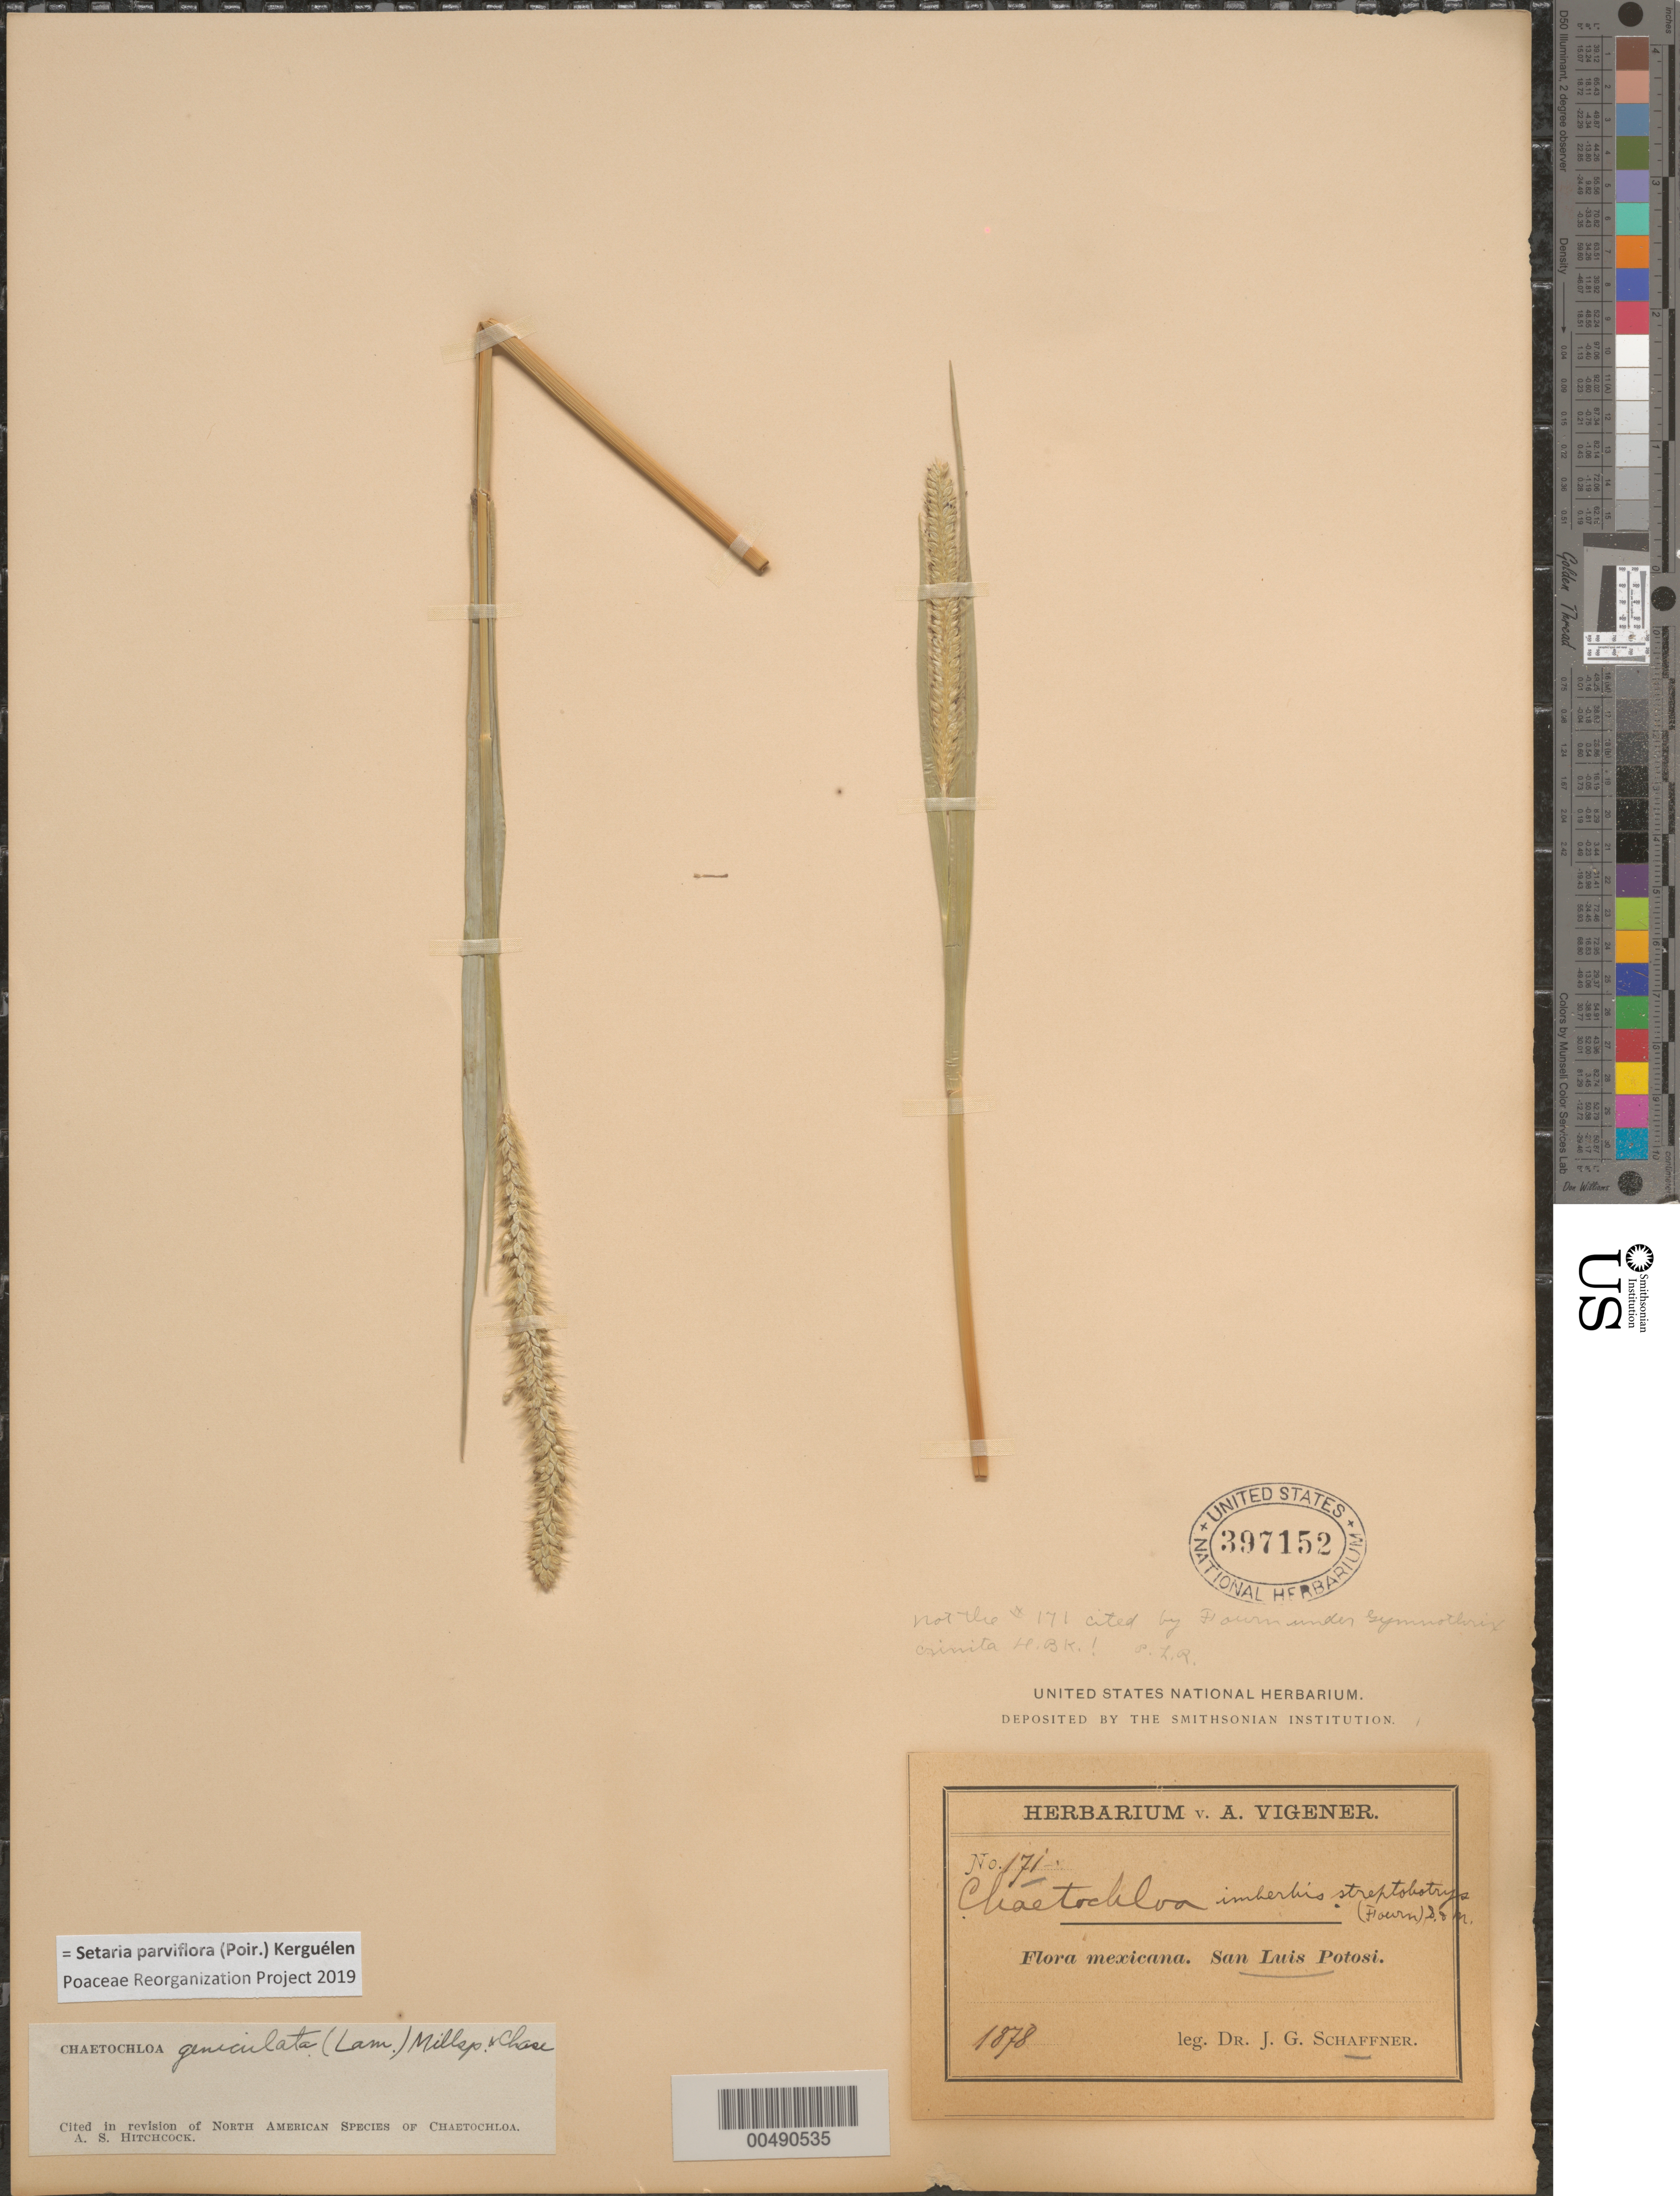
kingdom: Plantae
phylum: Tracheophyta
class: Liliopsida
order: Poales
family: Poaceae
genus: Setaria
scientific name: Setaria parviflora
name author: (Poir.) Kerguélen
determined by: Poaceae Reorganization Project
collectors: J. G. Schaffner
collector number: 171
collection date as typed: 1878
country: Mexico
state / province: San Luis Potosi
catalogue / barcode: US 397152